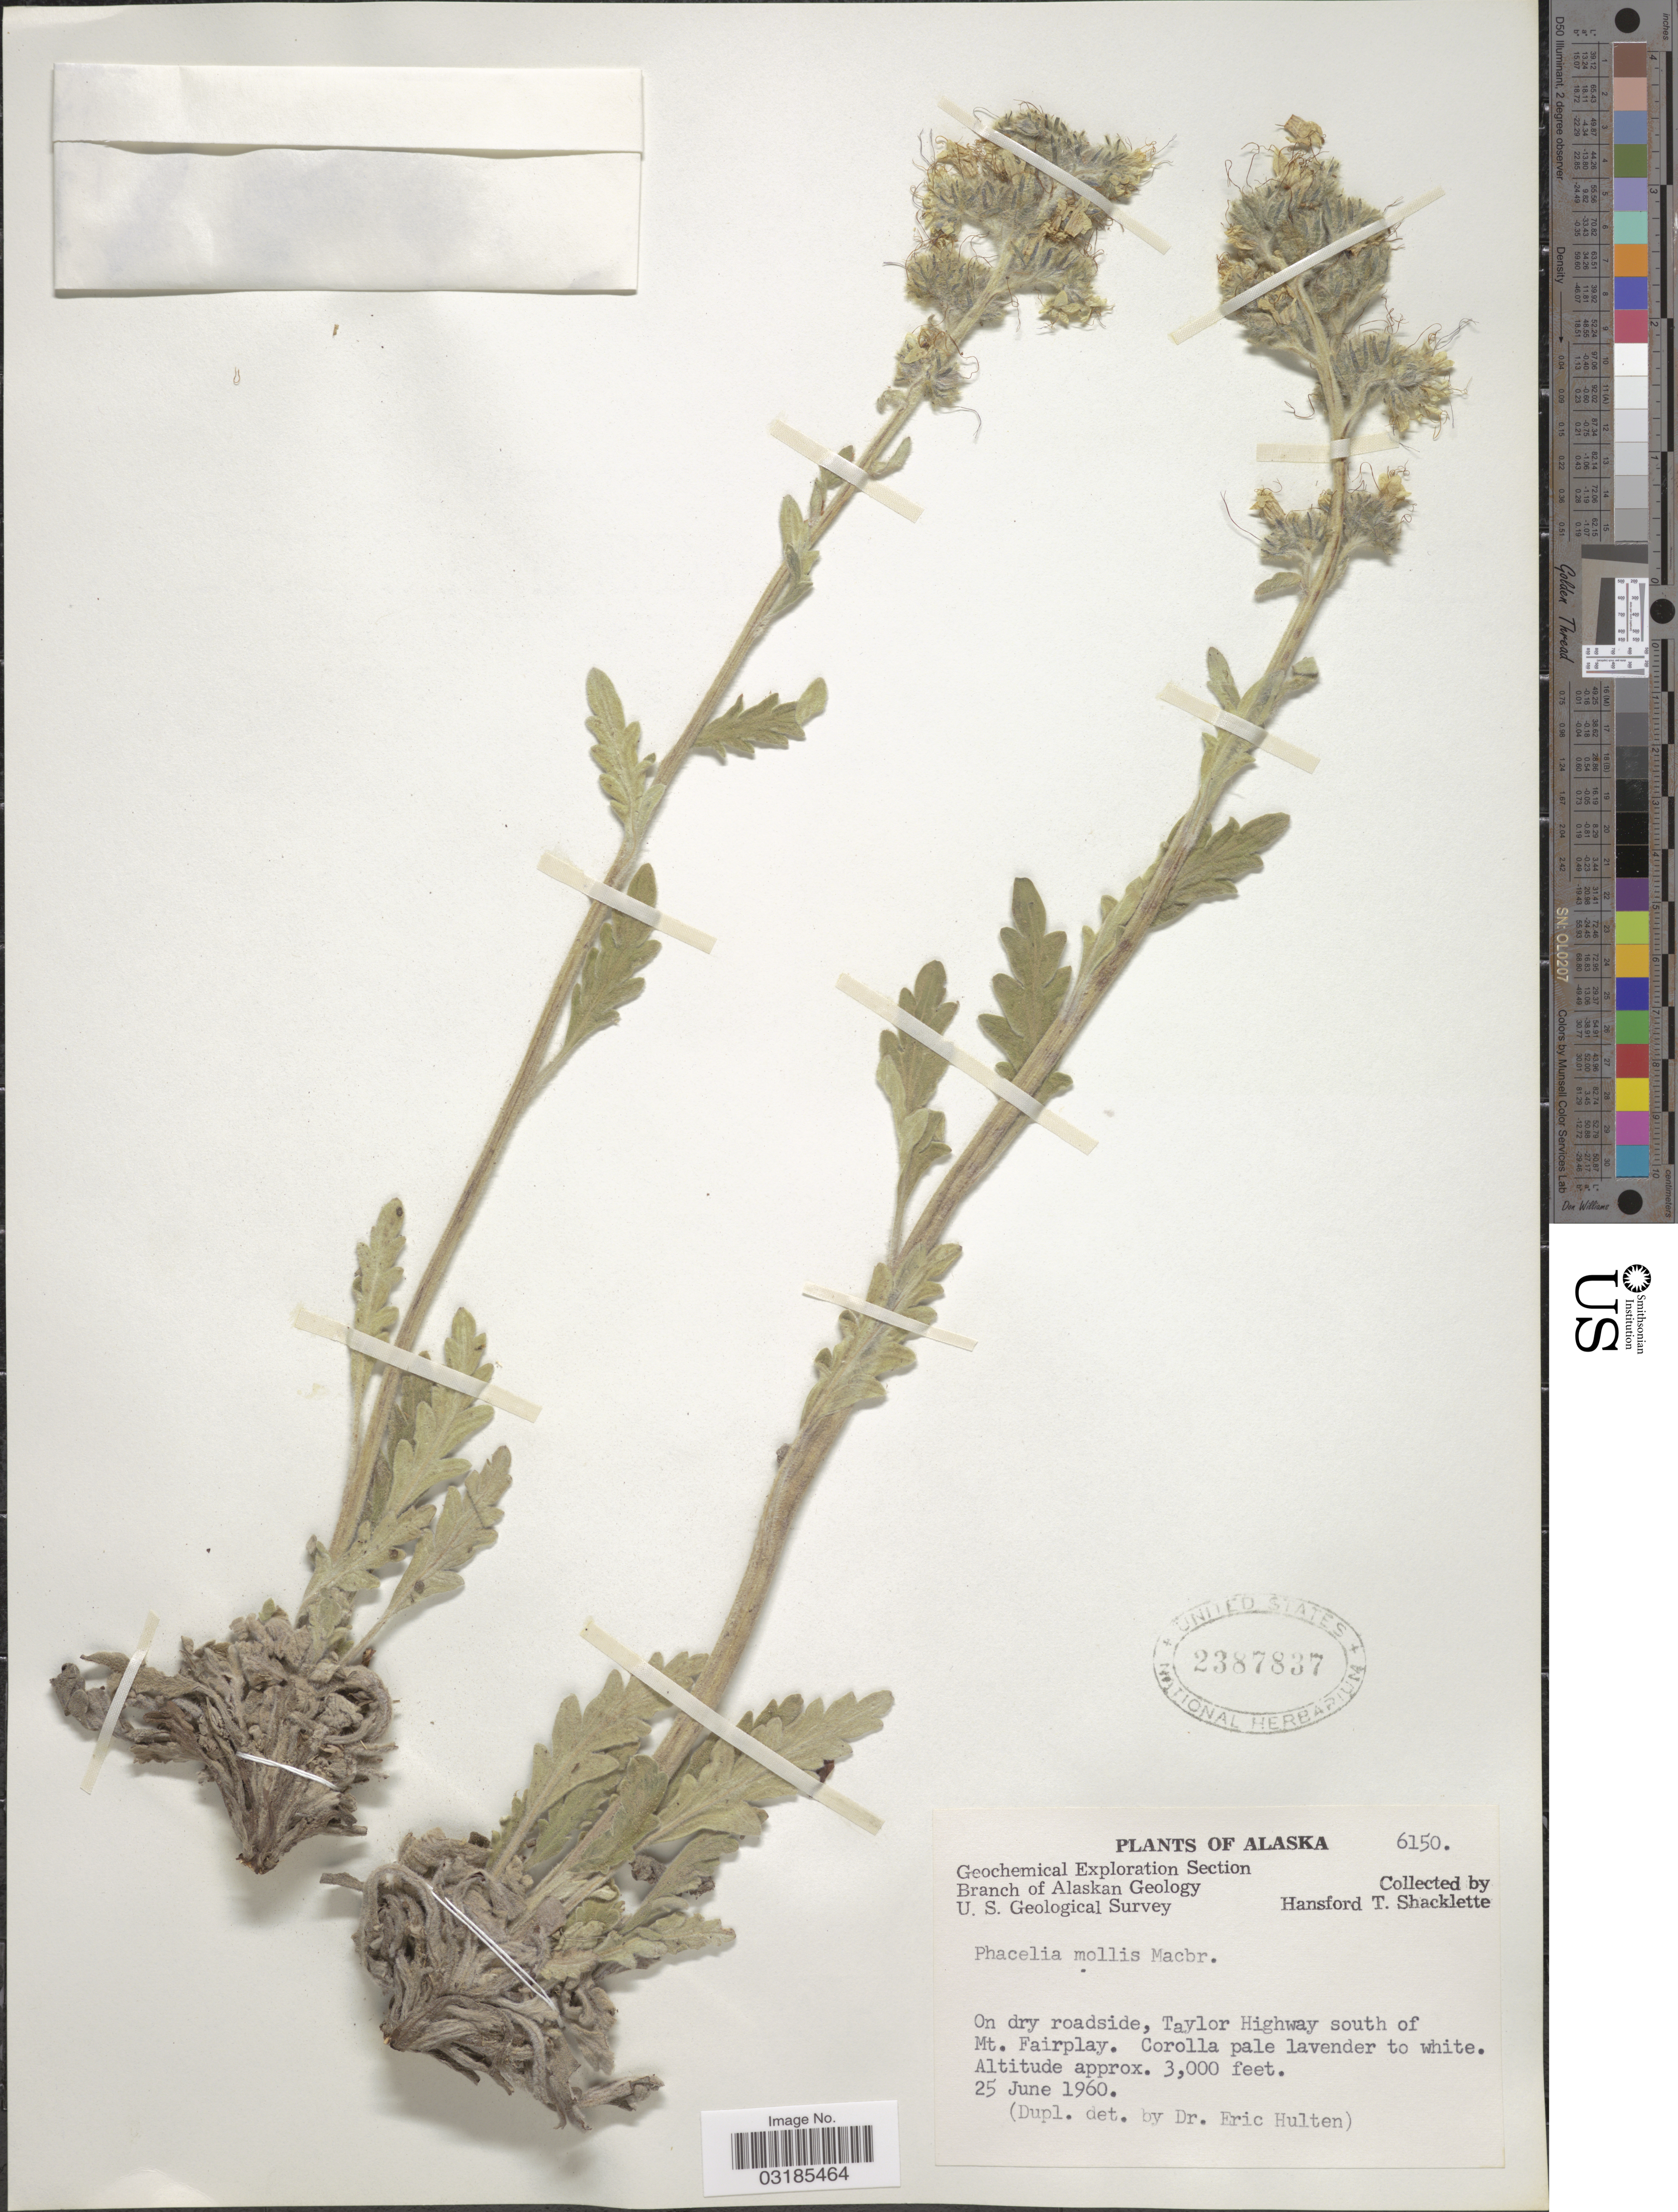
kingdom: Plantae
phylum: Tracheophyta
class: Magnoliopsida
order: Boraginales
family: Hydrophyllaceae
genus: Phacelia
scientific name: Phacelia mollis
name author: J.F. Macbr.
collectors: H. Shacklette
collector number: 6150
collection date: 1960-06-25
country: United States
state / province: Alaska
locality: Taylor Highway south of Mt. Fairplay.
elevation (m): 914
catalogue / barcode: US 2387837